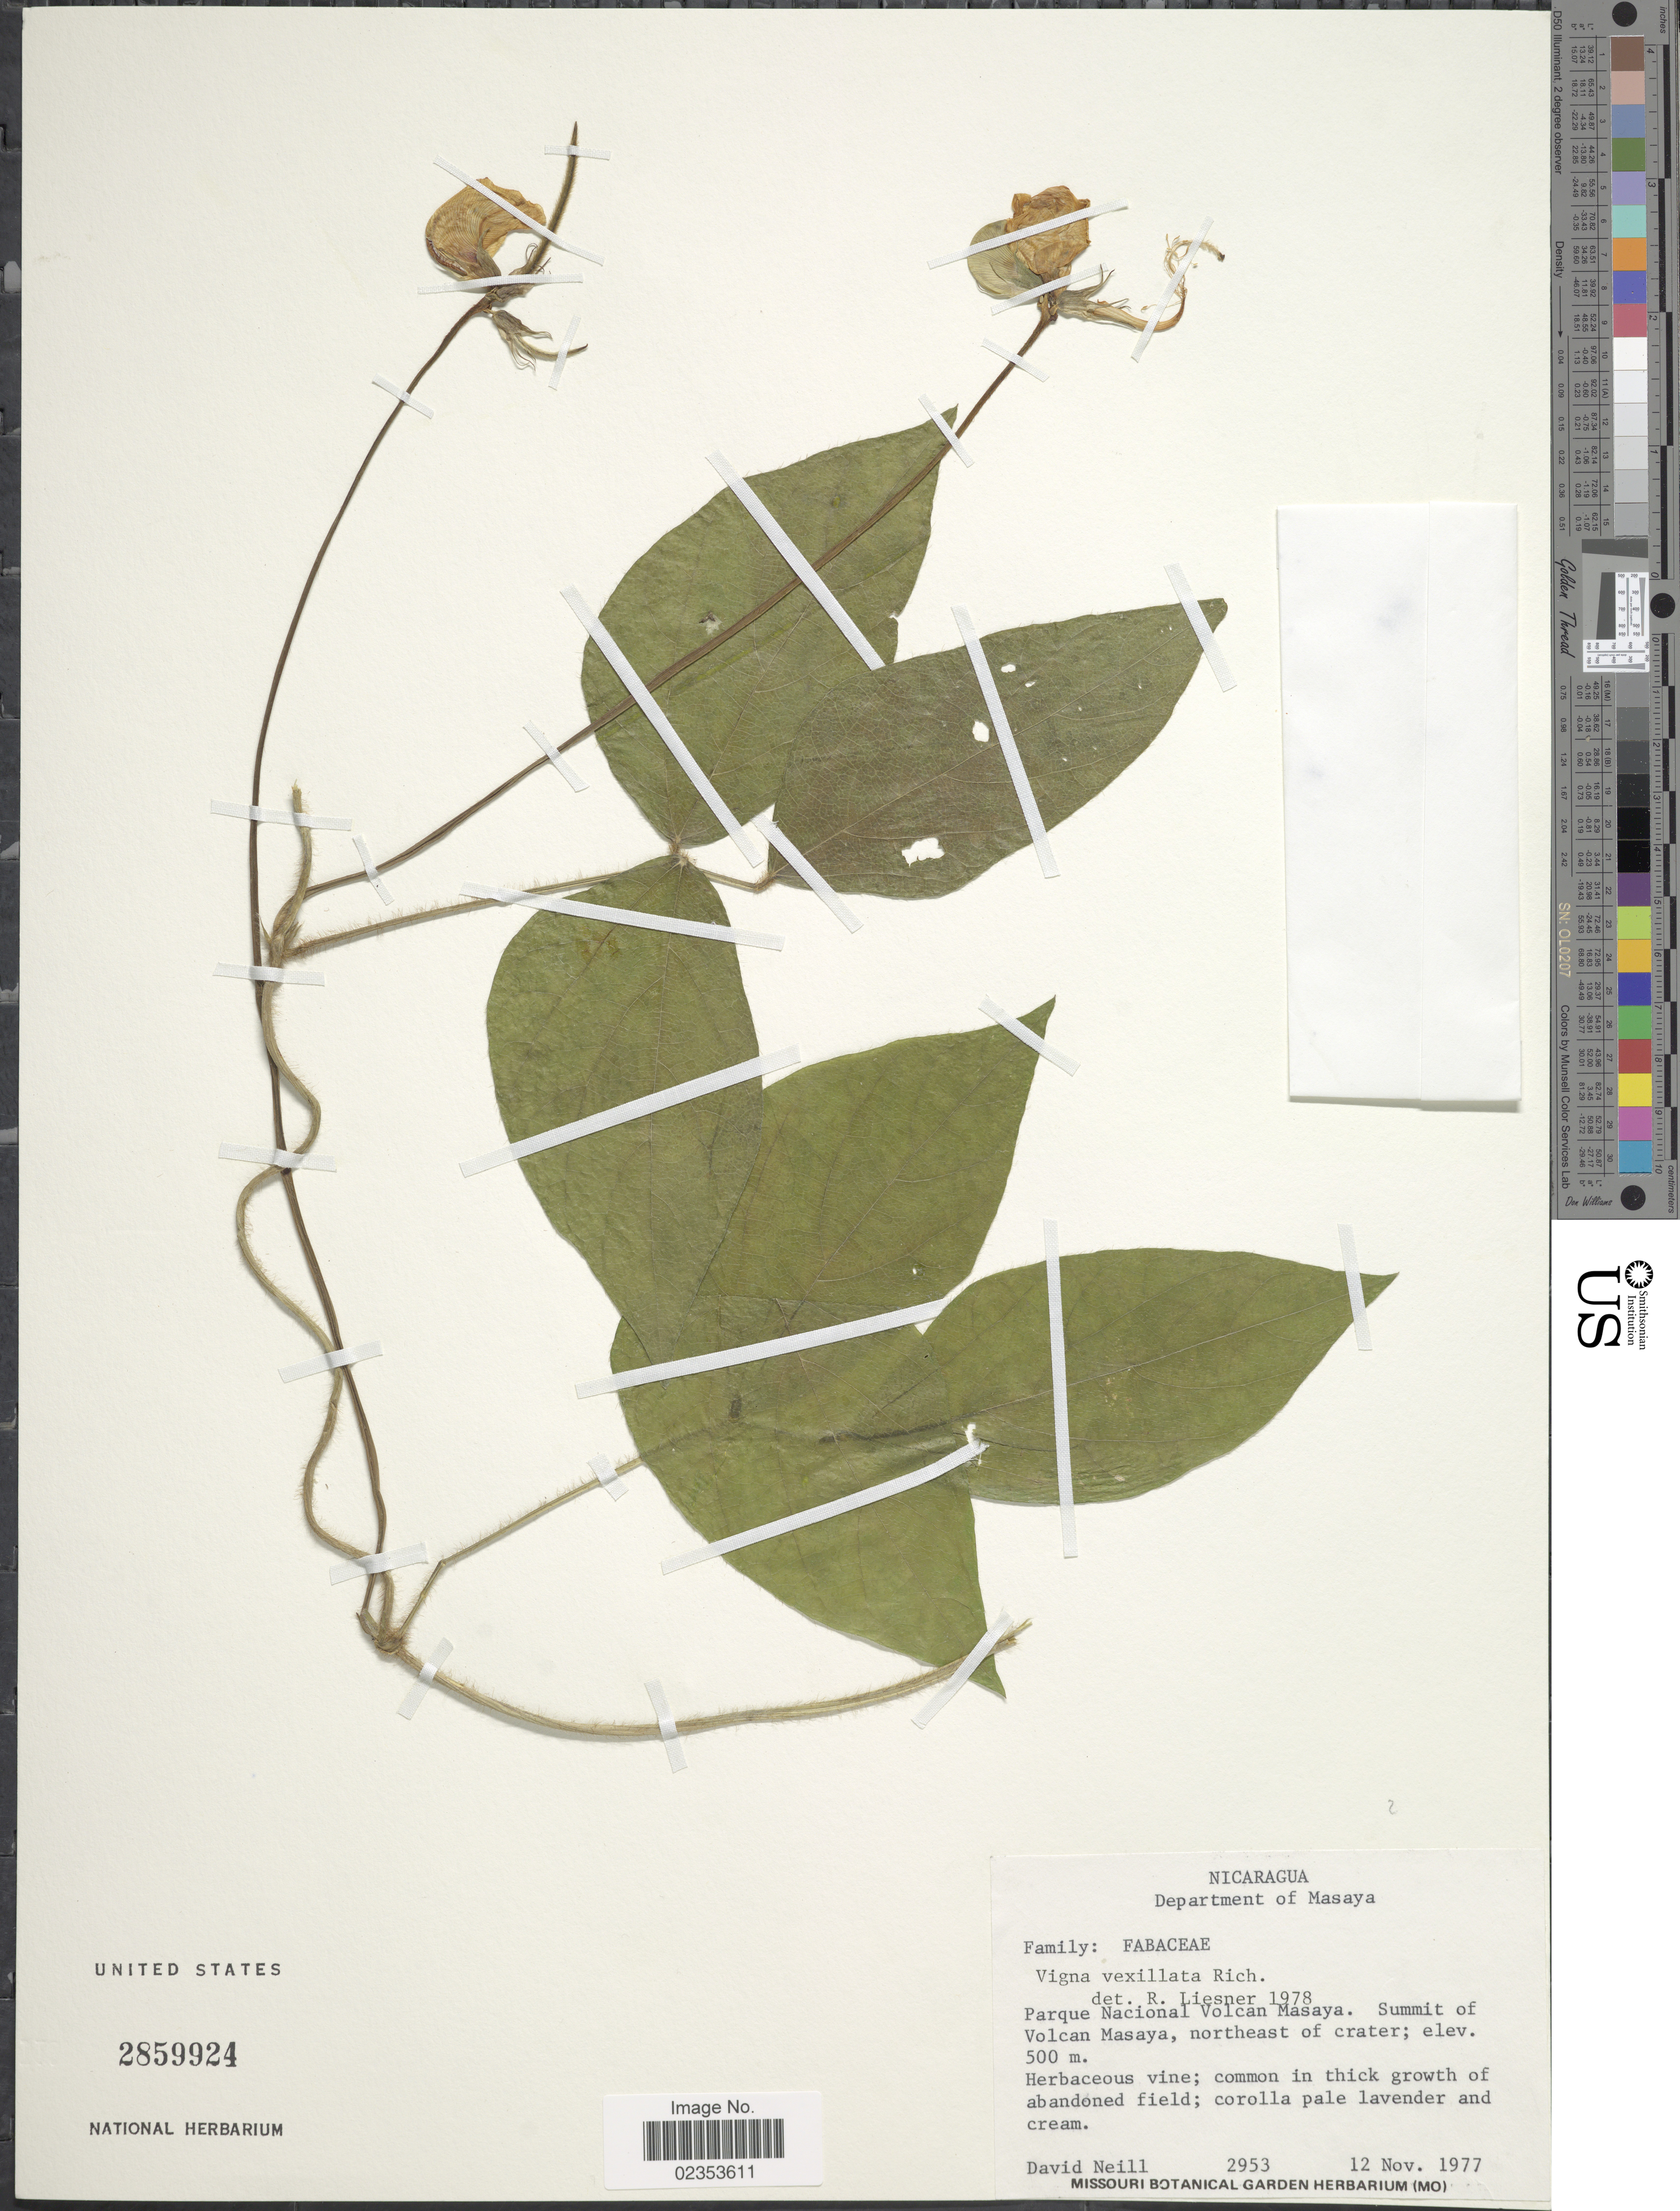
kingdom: Plantae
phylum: Tracheophyta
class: Magnoliopsida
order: Fabales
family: Fabaceae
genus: Vigna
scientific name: Vigna vexillata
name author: (L.) A. Rich.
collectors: D. A. Neill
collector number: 2953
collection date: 1977-11-12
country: Nicaragua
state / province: Masaya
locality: Department of Masaya. Parque Nacional Volcan Masaya. Summit of Volcan Masaya, northeast of crater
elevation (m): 500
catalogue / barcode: US 2859924